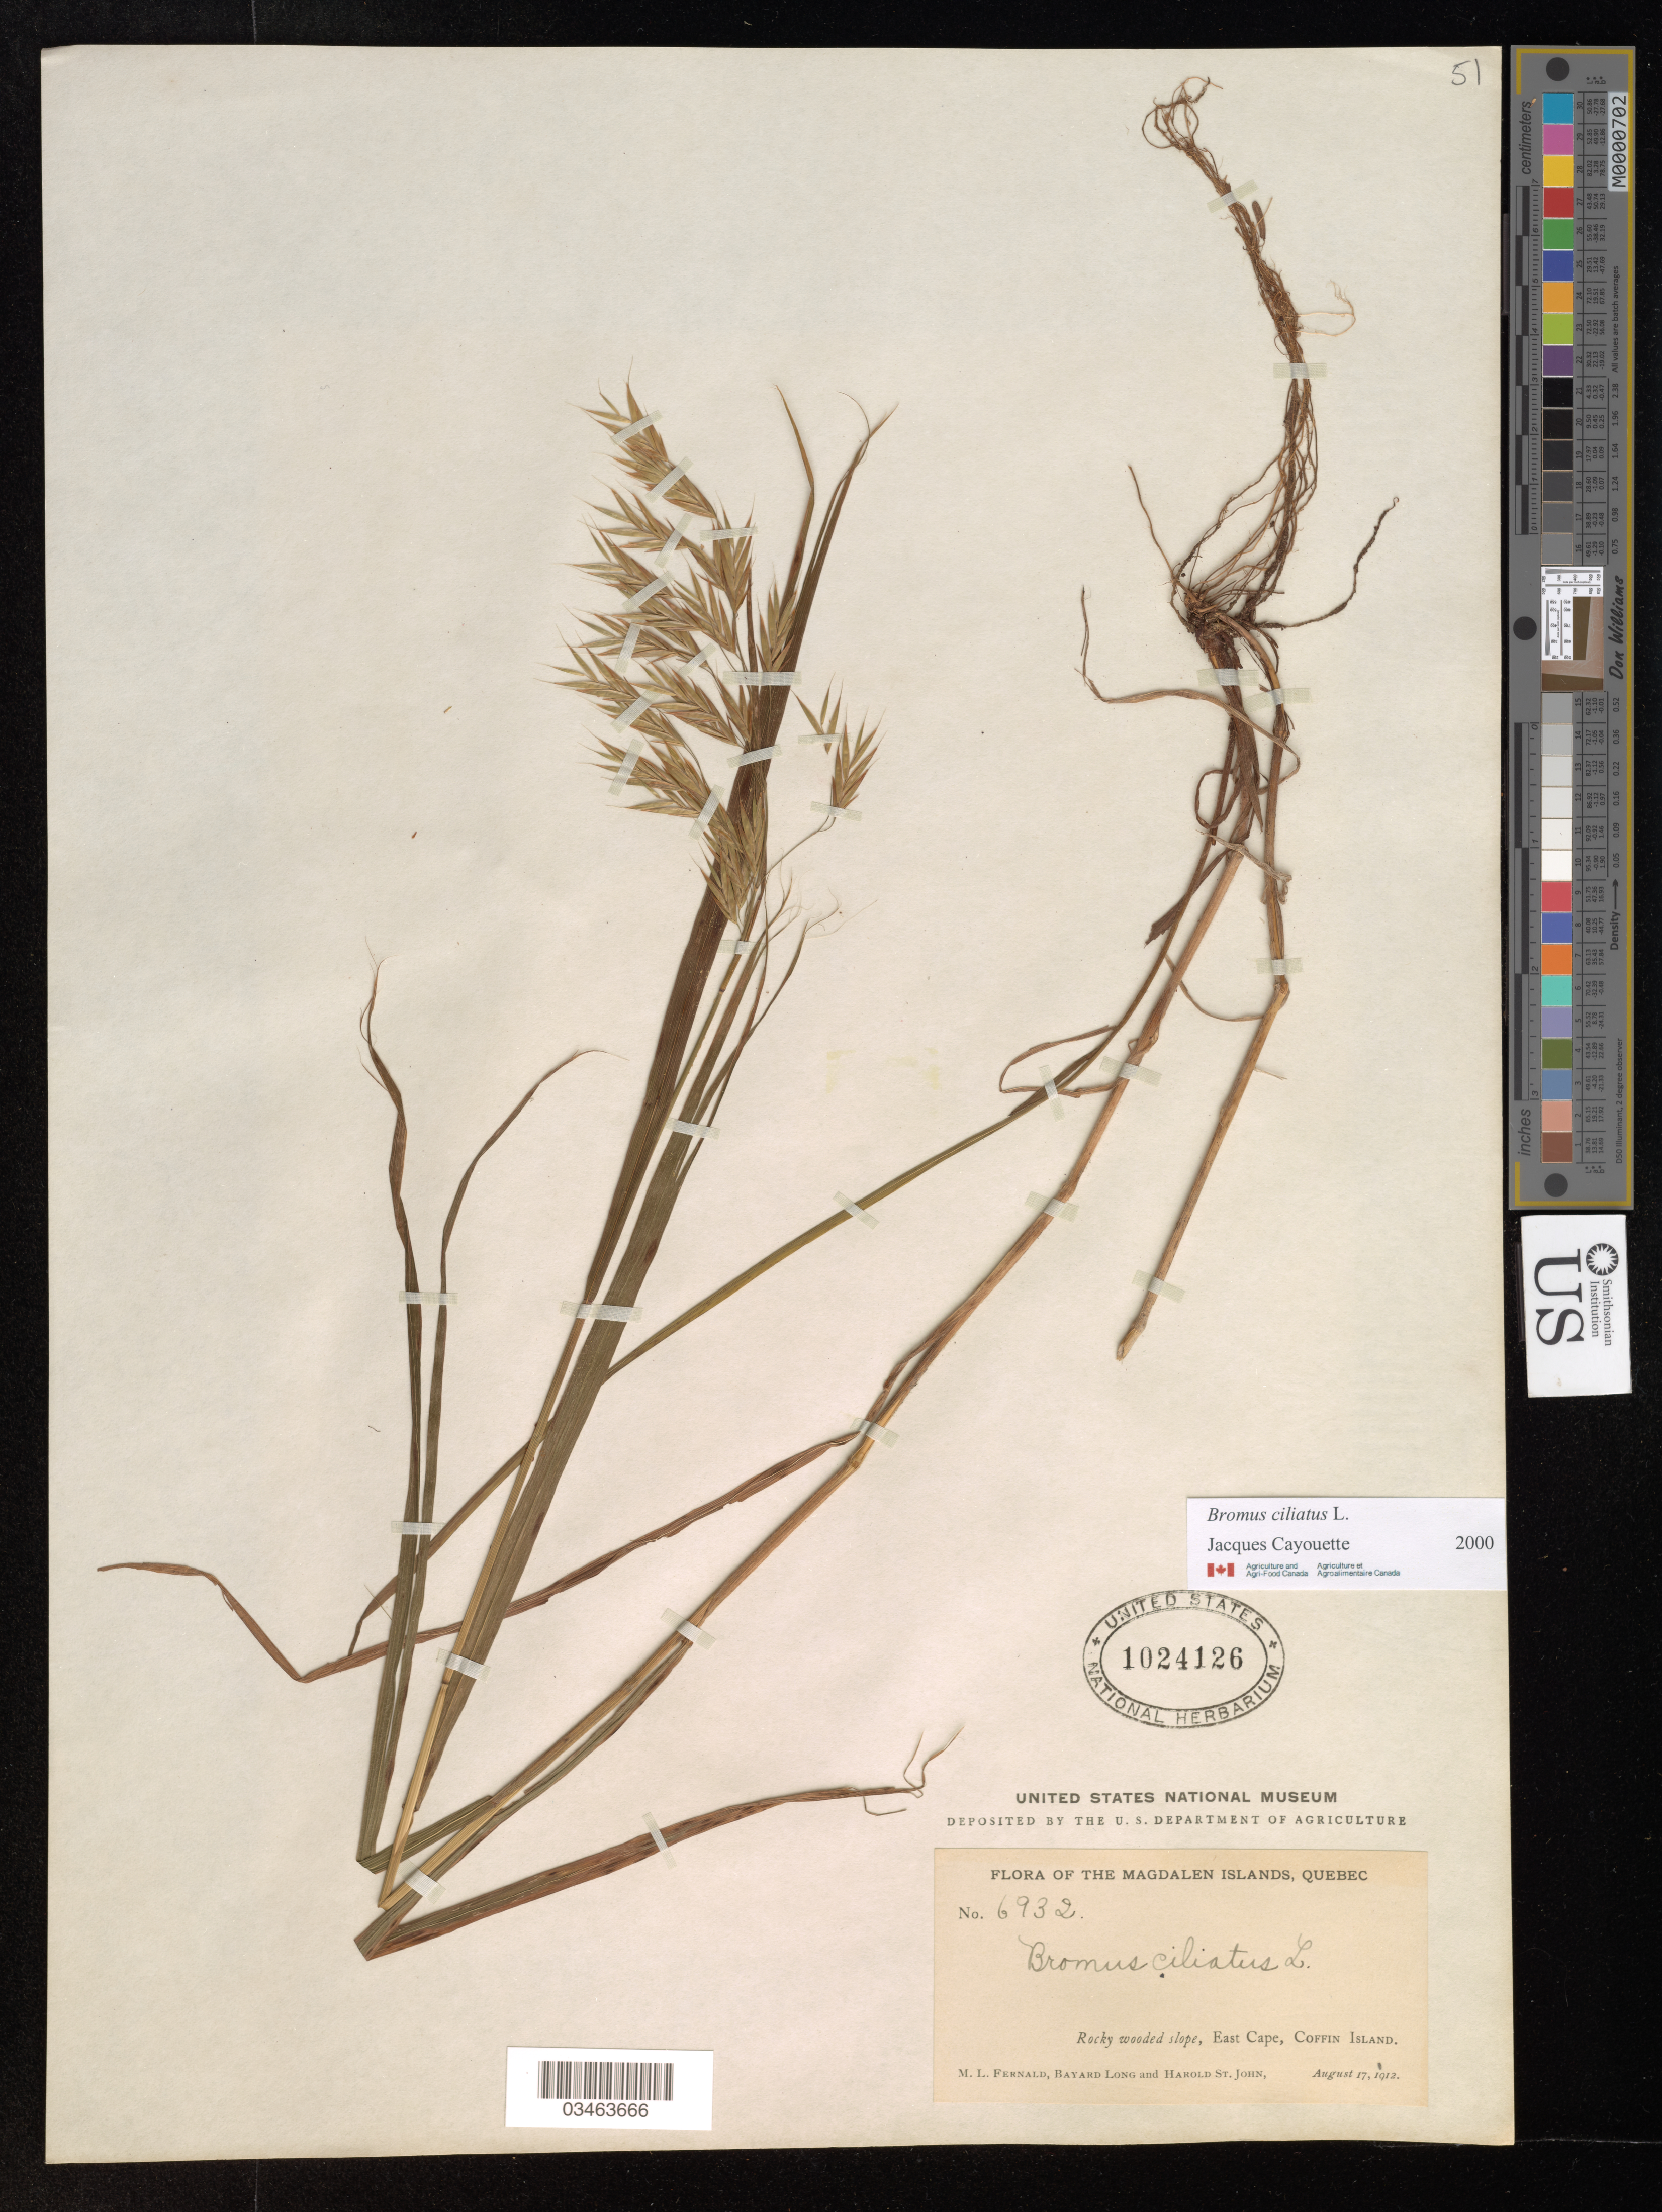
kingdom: Plantae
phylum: Tracheophyta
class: Liliopsida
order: Poales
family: Poaceae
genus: Bromus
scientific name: Bromus ciliatus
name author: L.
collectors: M. L. Fernald, B. Long & H. St. John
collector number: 6932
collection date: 1912-08-17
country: Canada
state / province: Quebec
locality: The Magdalen Islands. Rocky wooded slope, East Cape, Coffin Island.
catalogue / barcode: US 1024126